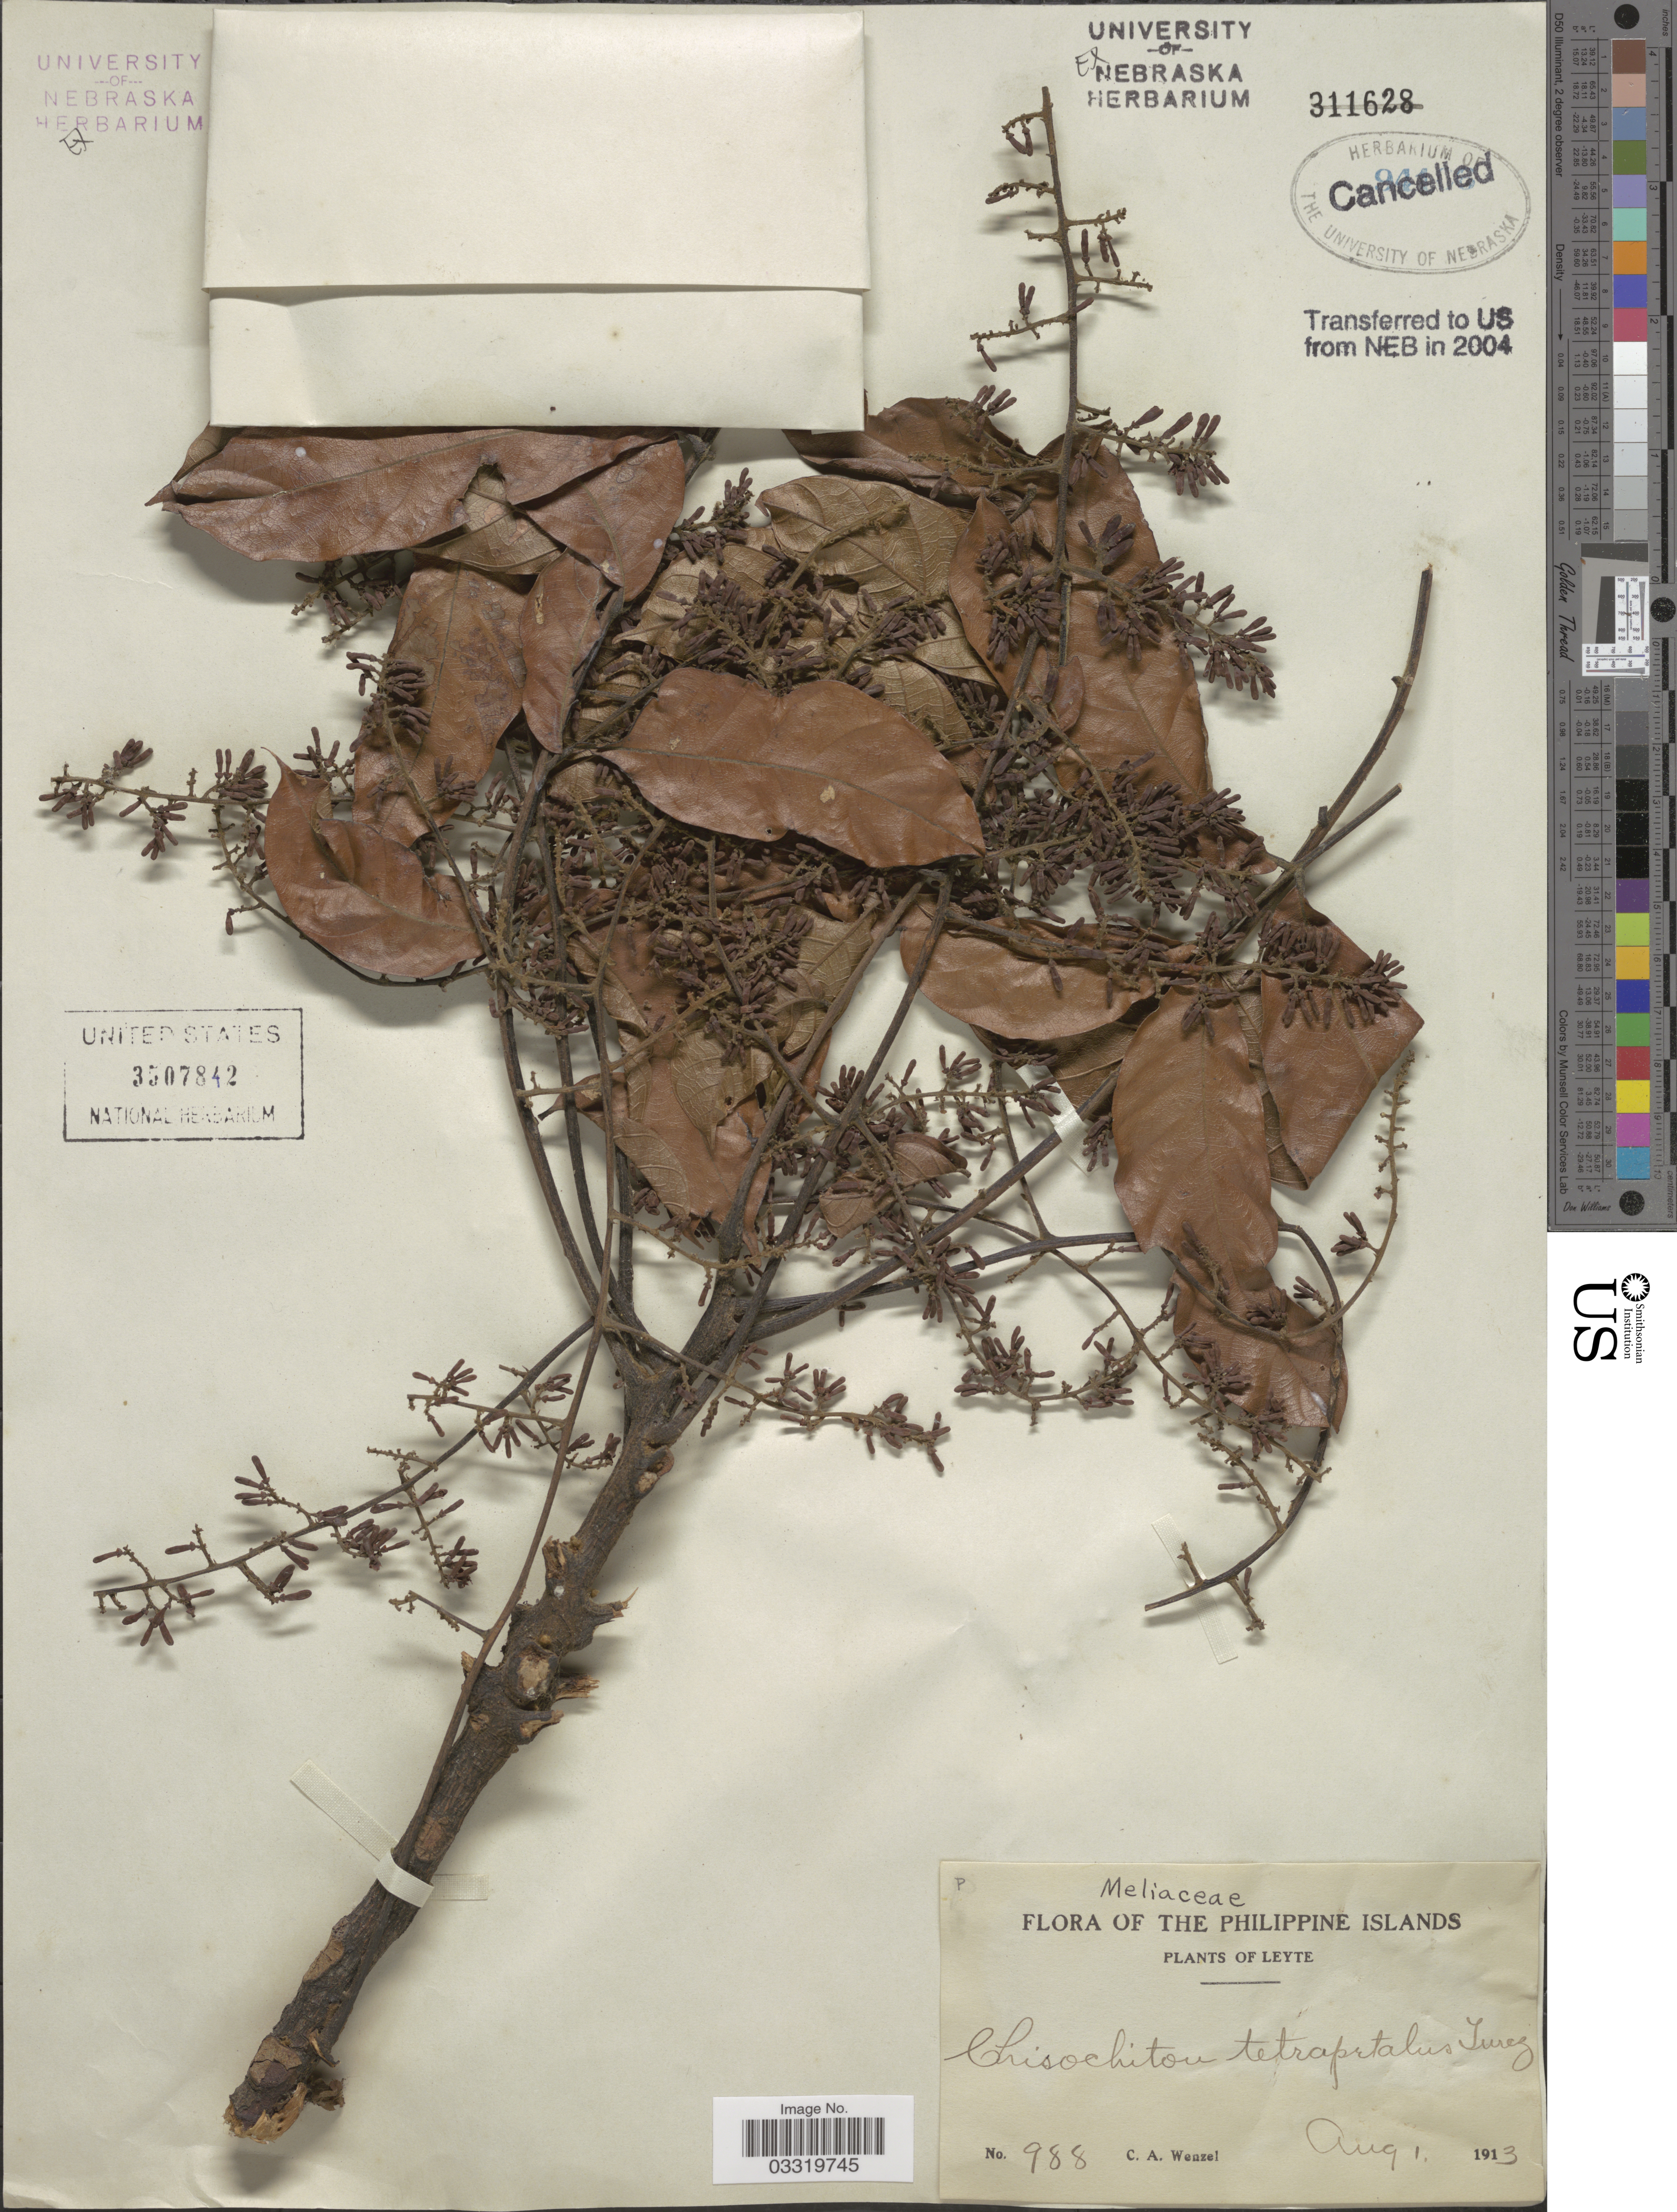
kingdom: Plantae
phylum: Tracheophyta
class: Magnoliopsida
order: Sapindales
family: Meliaceae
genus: Chisocheton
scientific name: Chisocheton tetrapetalus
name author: Turcz.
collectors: C. Wenzel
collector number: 988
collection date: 1913-08-01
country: Philippines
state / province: Eastern Visayas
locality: The Philippine Islands. Leyte.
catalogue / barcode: US 3507842